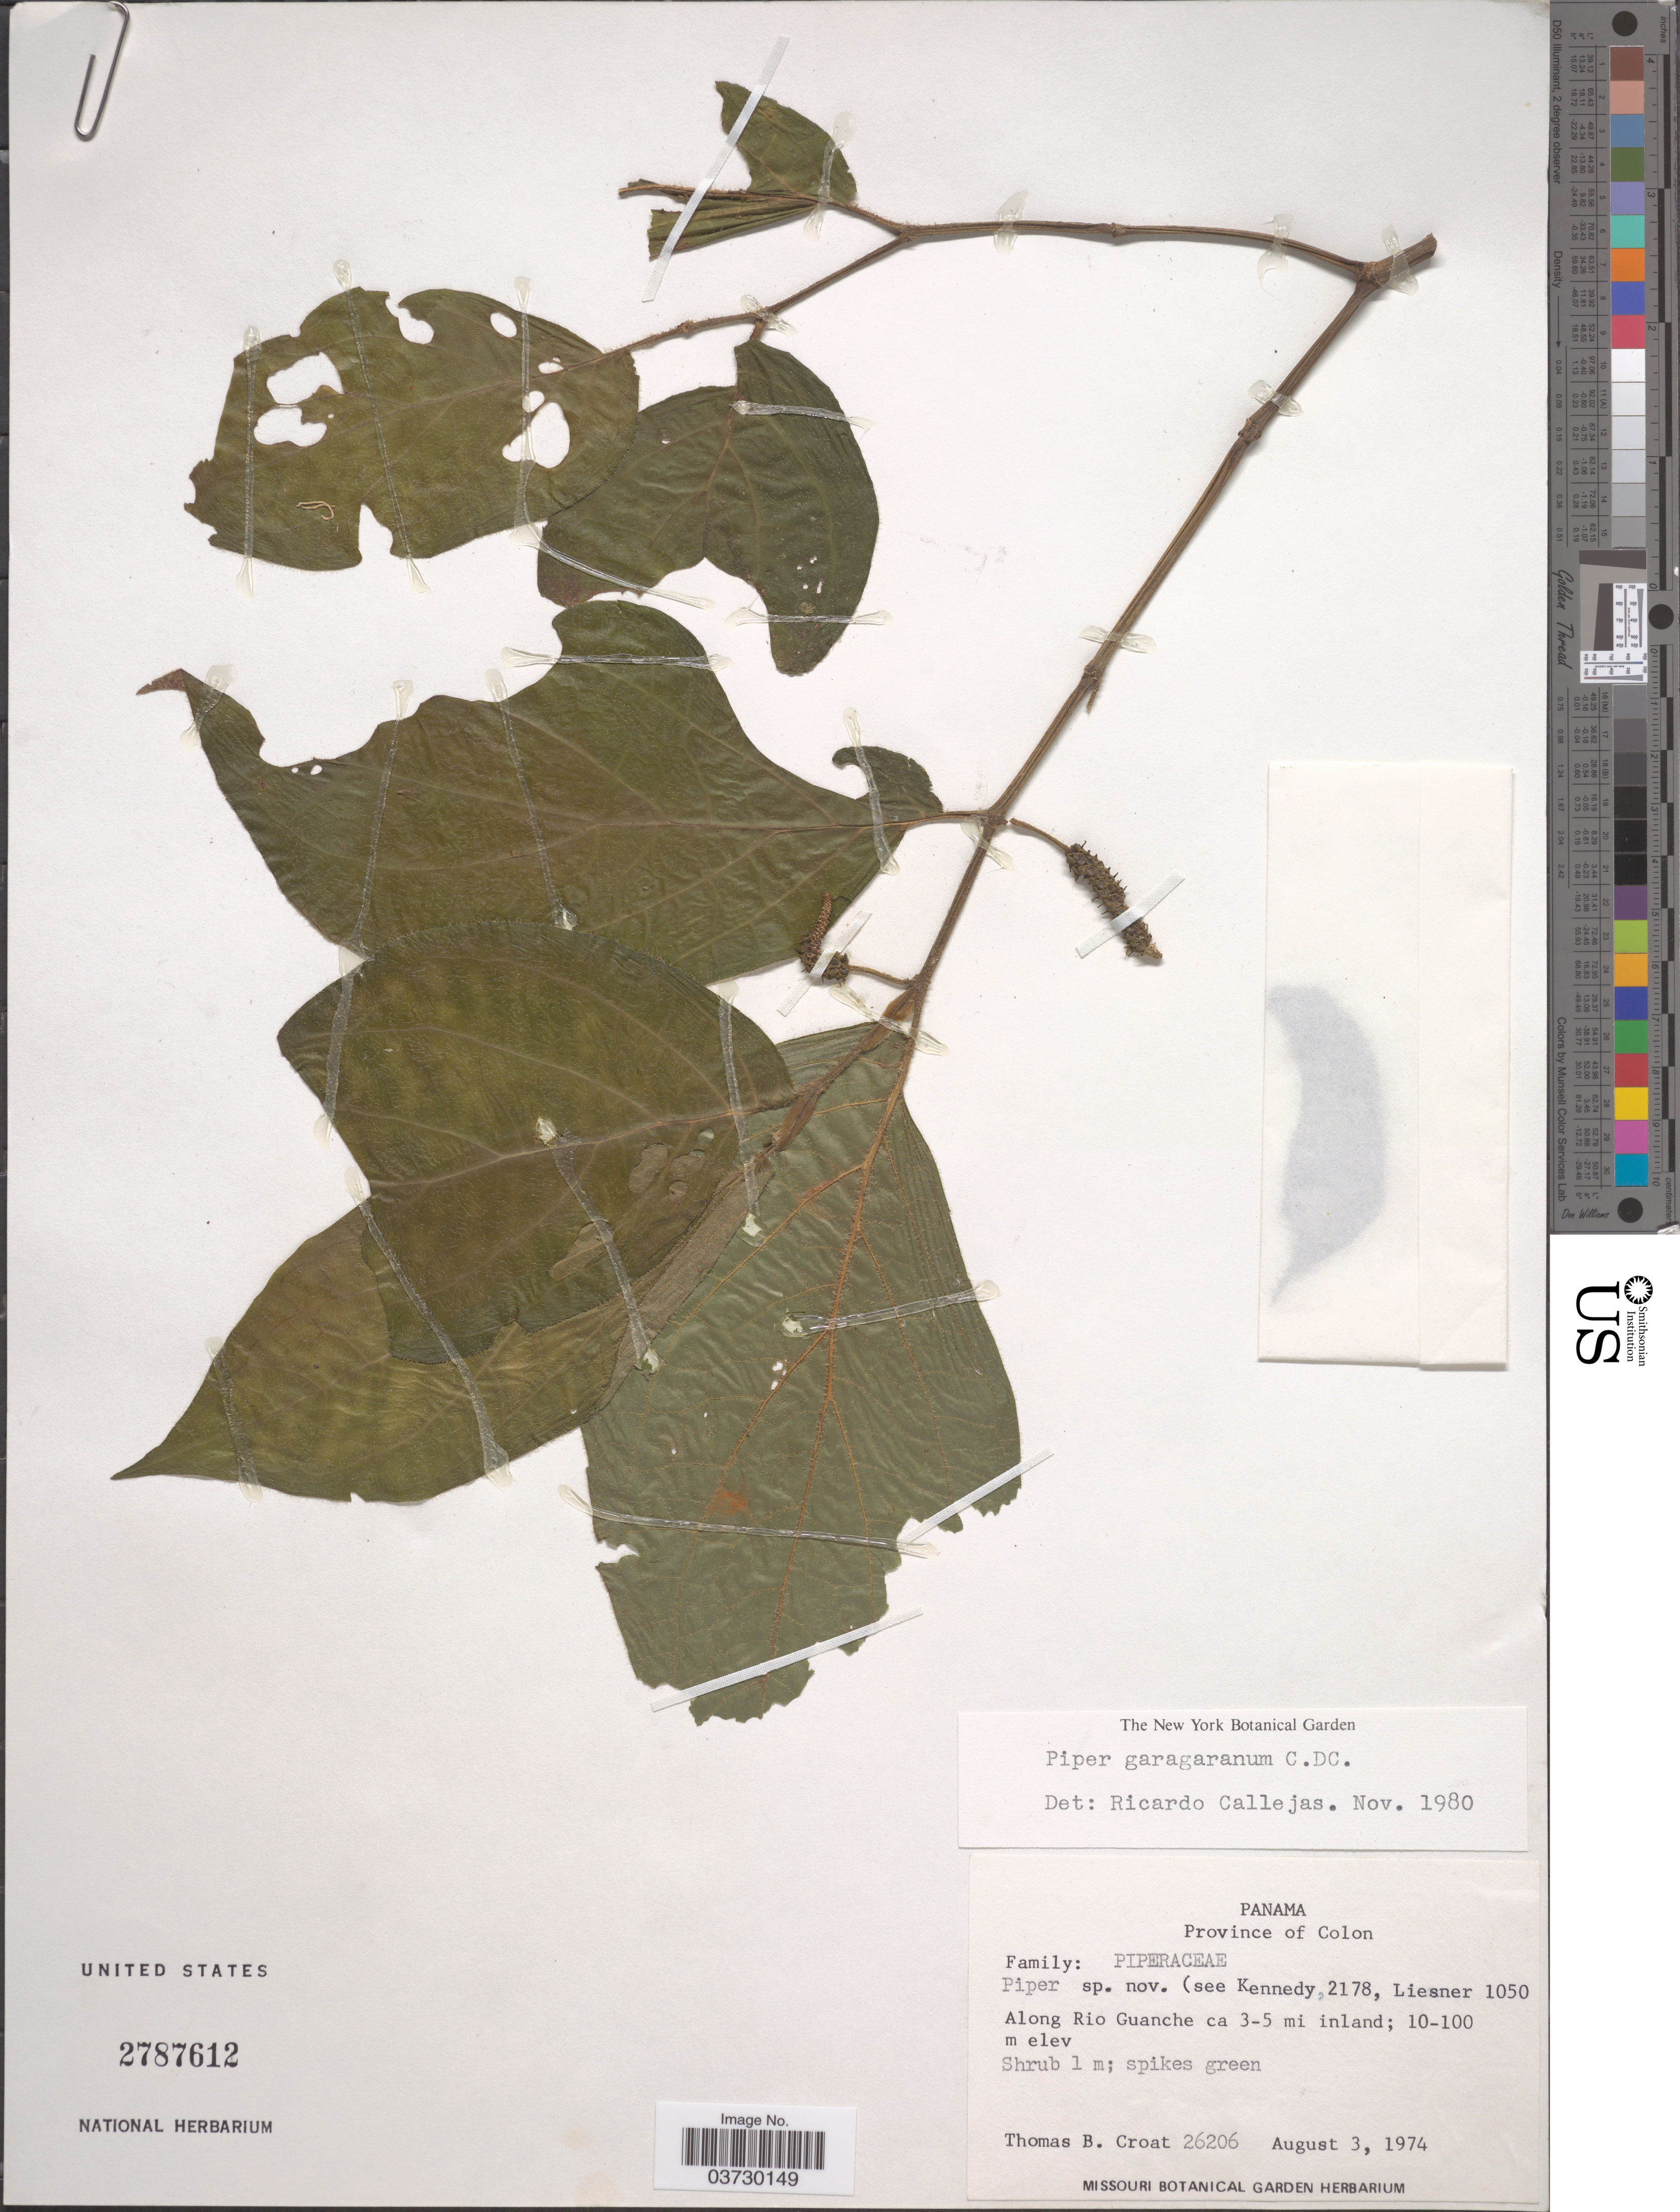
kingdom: Plantae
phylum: Tracheophyta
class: Magnoliopsida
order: Piperales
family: Piperaceae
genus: Piper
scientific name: Piper garagaranum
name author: C. DC.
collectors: T. B. Croat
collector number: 26206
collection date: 1974-08-03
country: Panama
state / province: Colón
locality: Along Rio Guanche ca 3-5 mi inland.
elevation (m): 10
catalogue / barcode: US 2787612